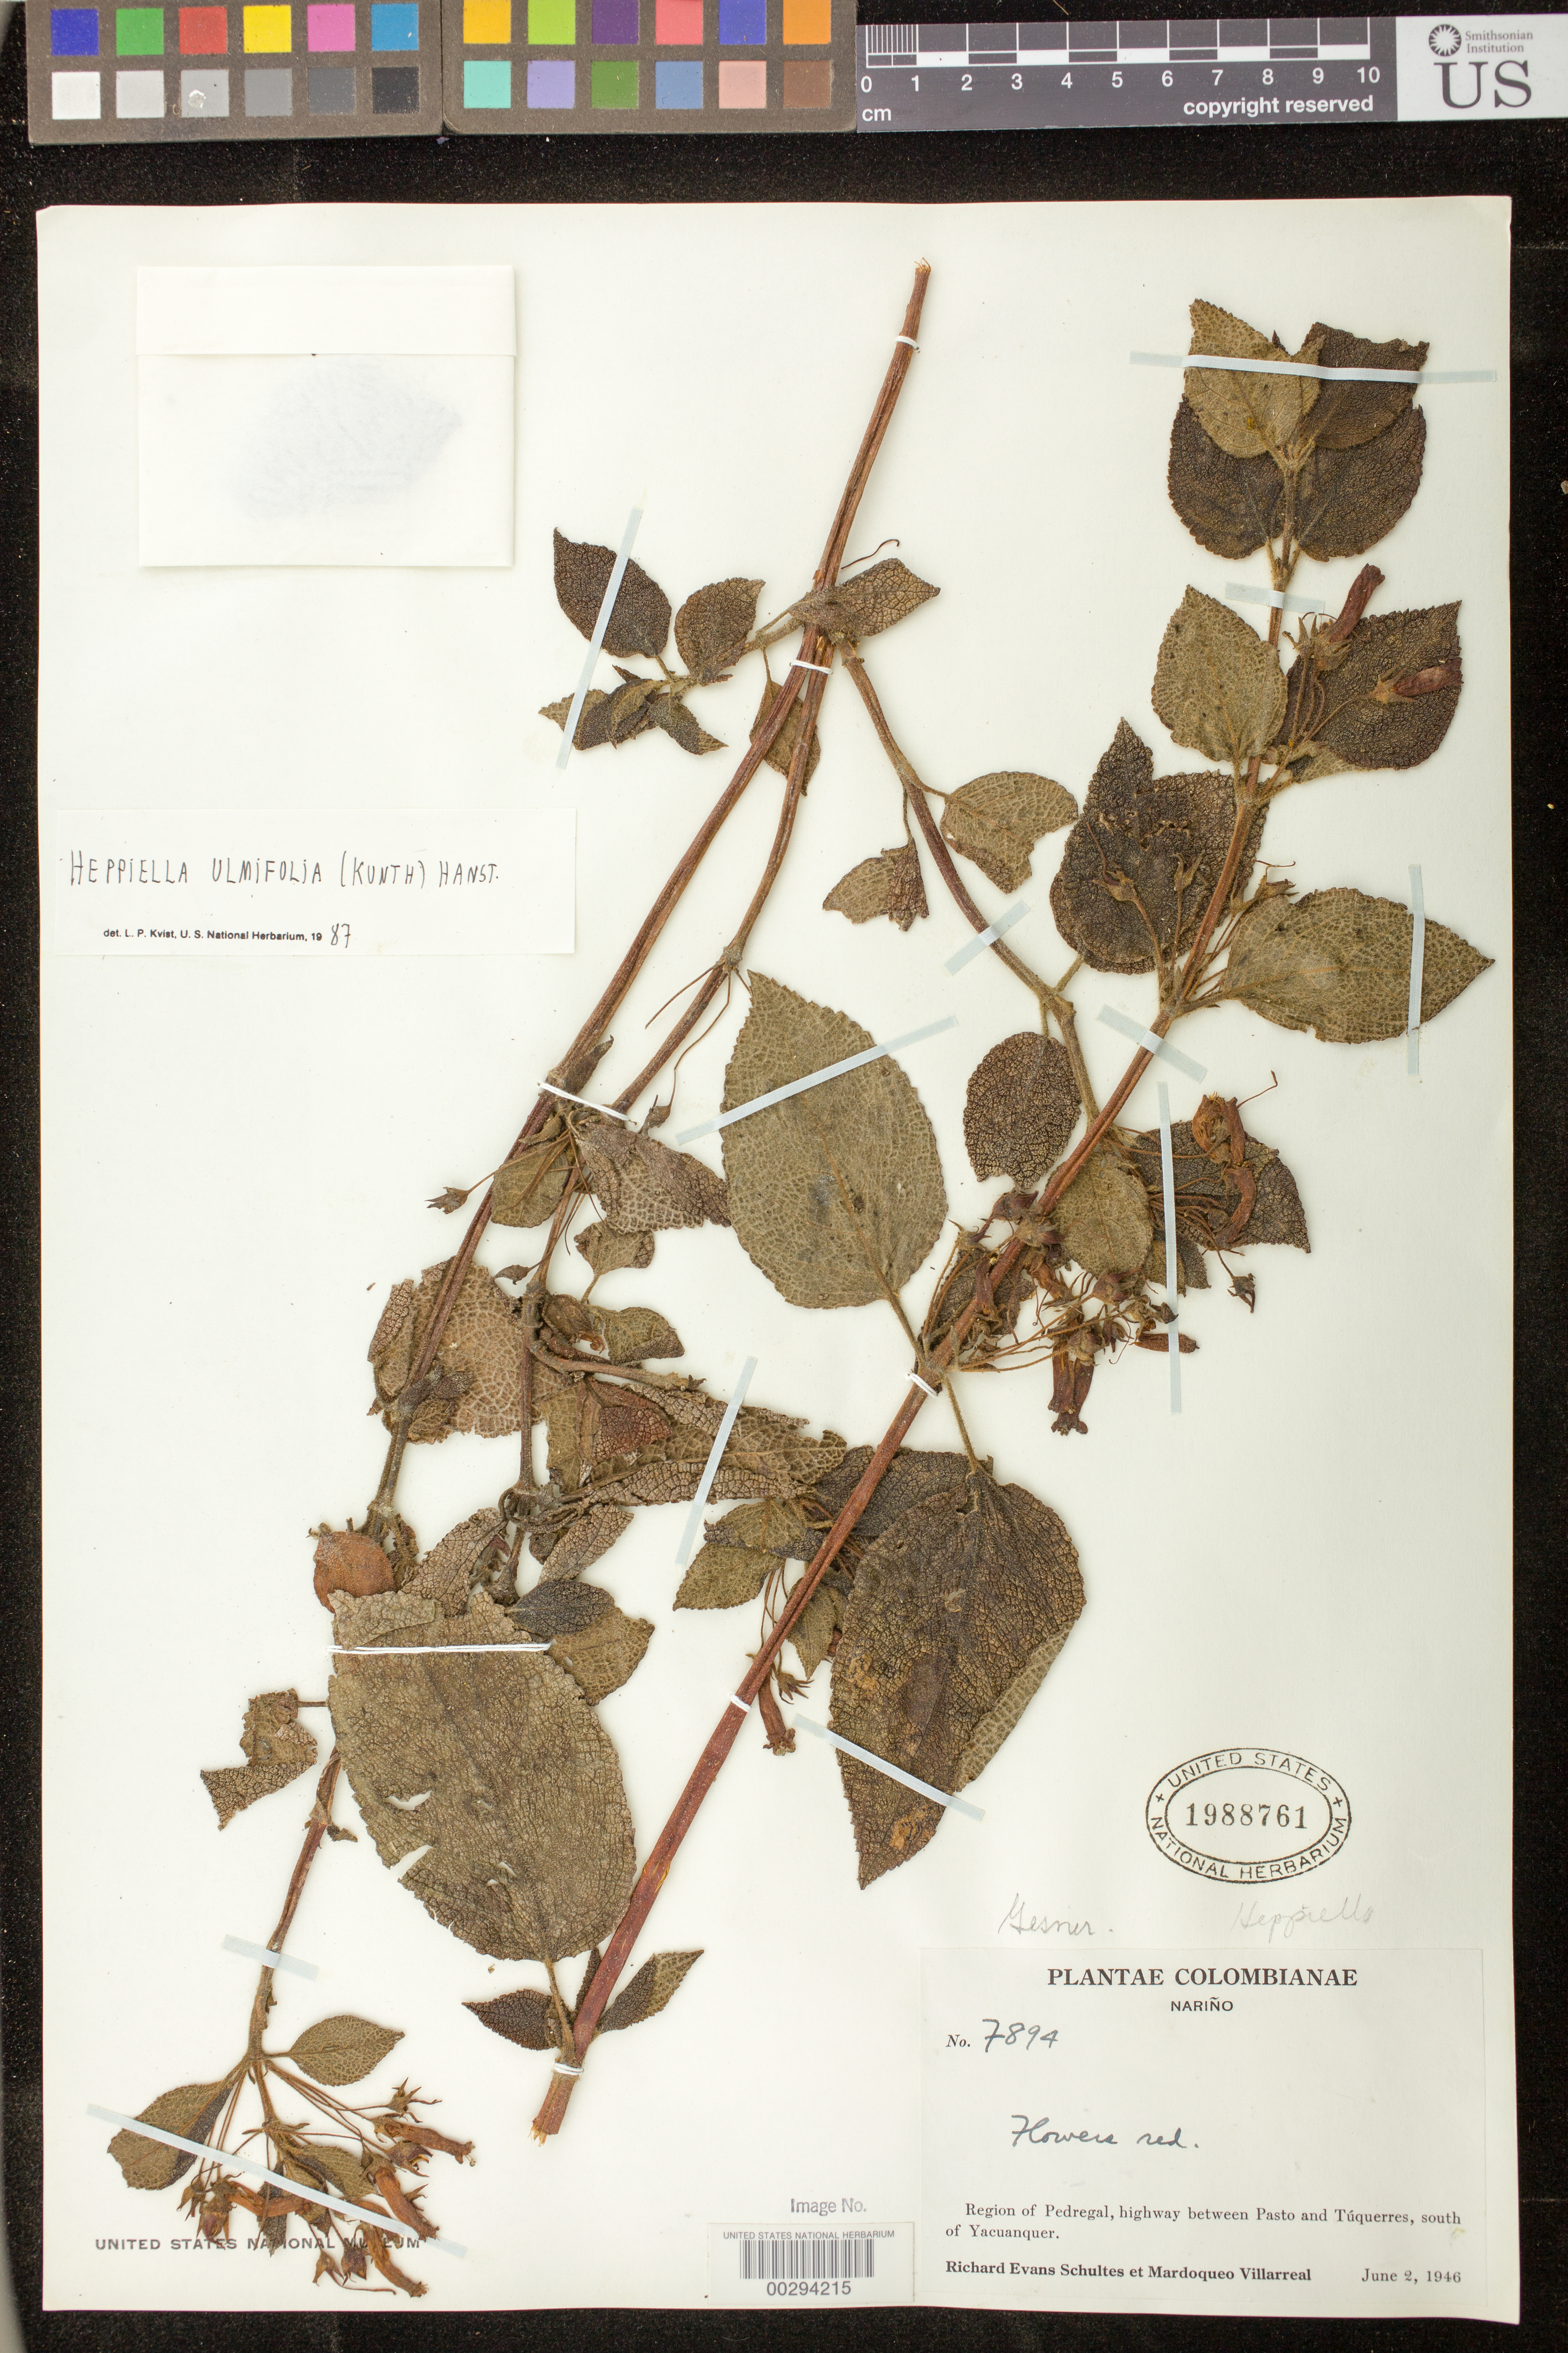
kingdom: Plantae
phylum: Tracheophyta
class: Magnoliopsida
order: Lamiales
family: Gesneriaceae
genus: Heppiella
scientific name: Heppiella ulmifolia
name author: (Kunth) Hanst.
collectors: R. E. Schultes & M. Villarreal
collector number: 7894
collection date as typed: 02 Jun 1946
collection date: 1946-06-02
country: Colombia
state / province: Nariño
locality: Region of Pedregal, highway between Pasto and Tuquerres, S of Yacuanquer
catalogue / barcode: US 1988761